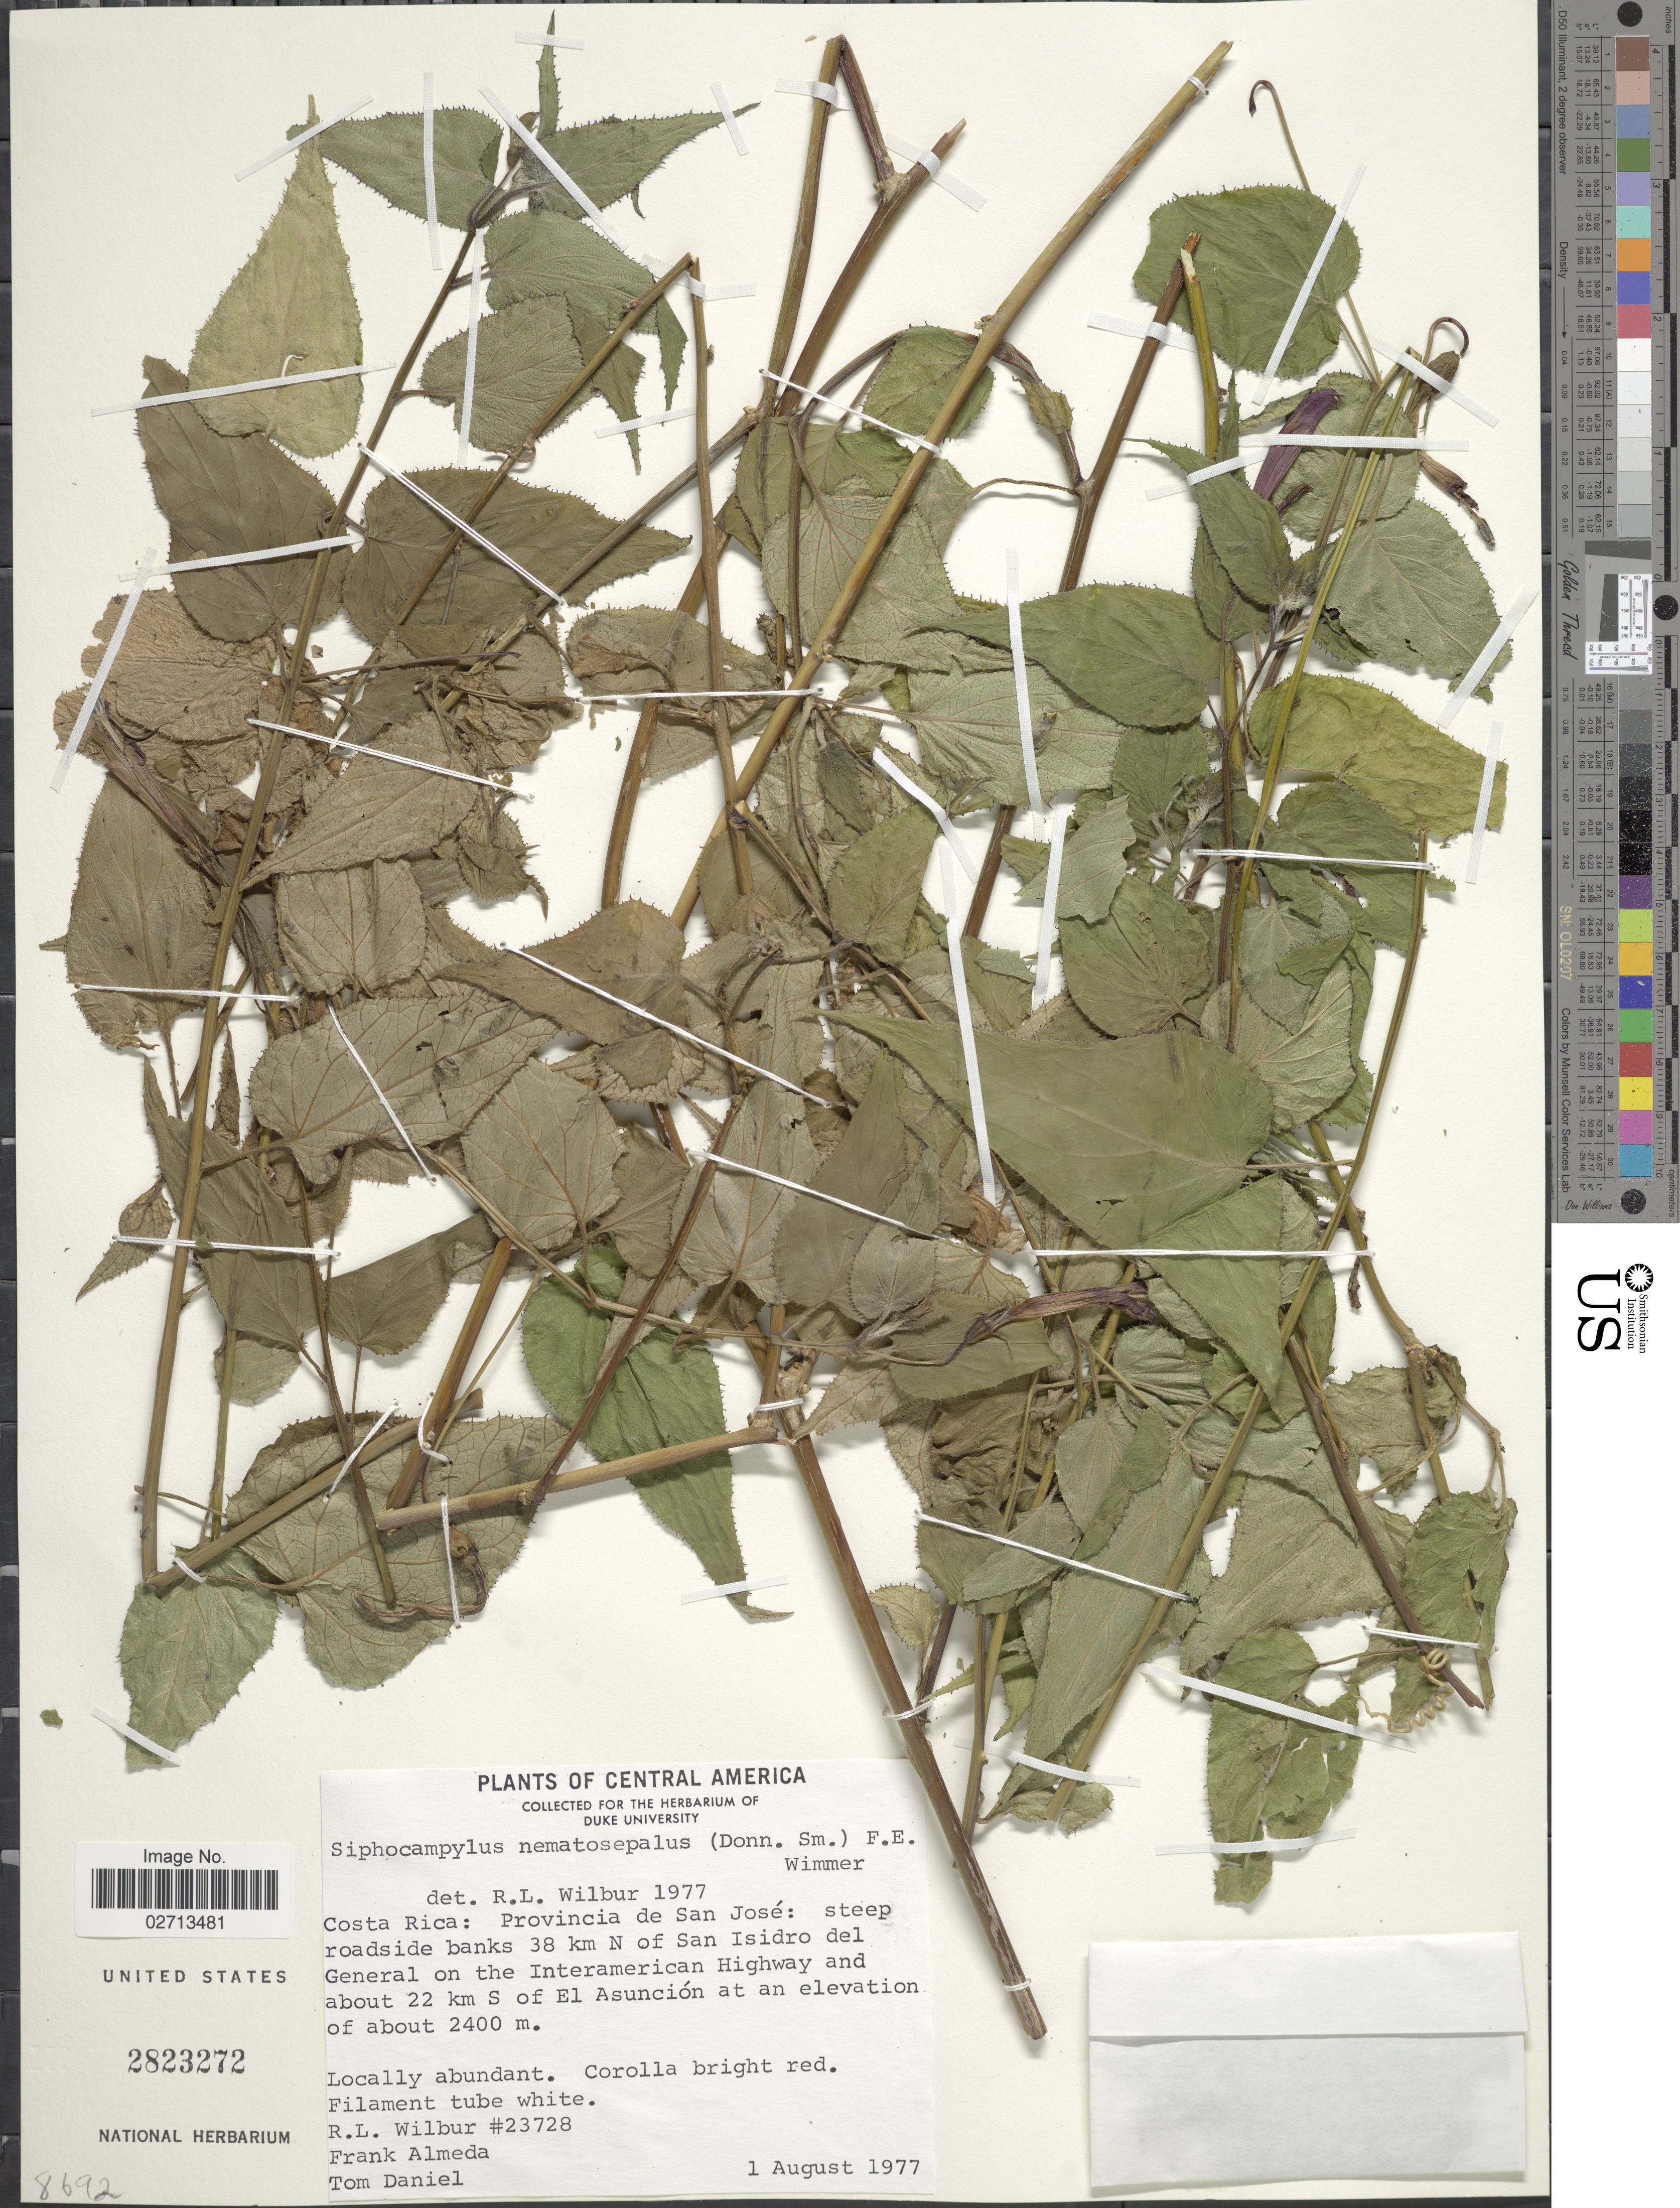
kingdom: Plantae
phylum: Tracheophyta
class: Magnoliopsida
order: Asterales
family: Campanulaceae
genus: Siphocampylus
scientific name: Siphocampylus nematosepalus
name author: (Donn. Sm.) E. Wimm.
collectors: R. L. Wilbur, F. Almeda & T. Daniel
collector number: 23728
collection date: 1977-08-01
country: Costa Rica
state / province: San José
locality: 38 km N of San Isidro del General on the Interamerican Highway and about 22 km S of El Asuncion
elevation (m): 2400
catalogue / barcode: US 2823272